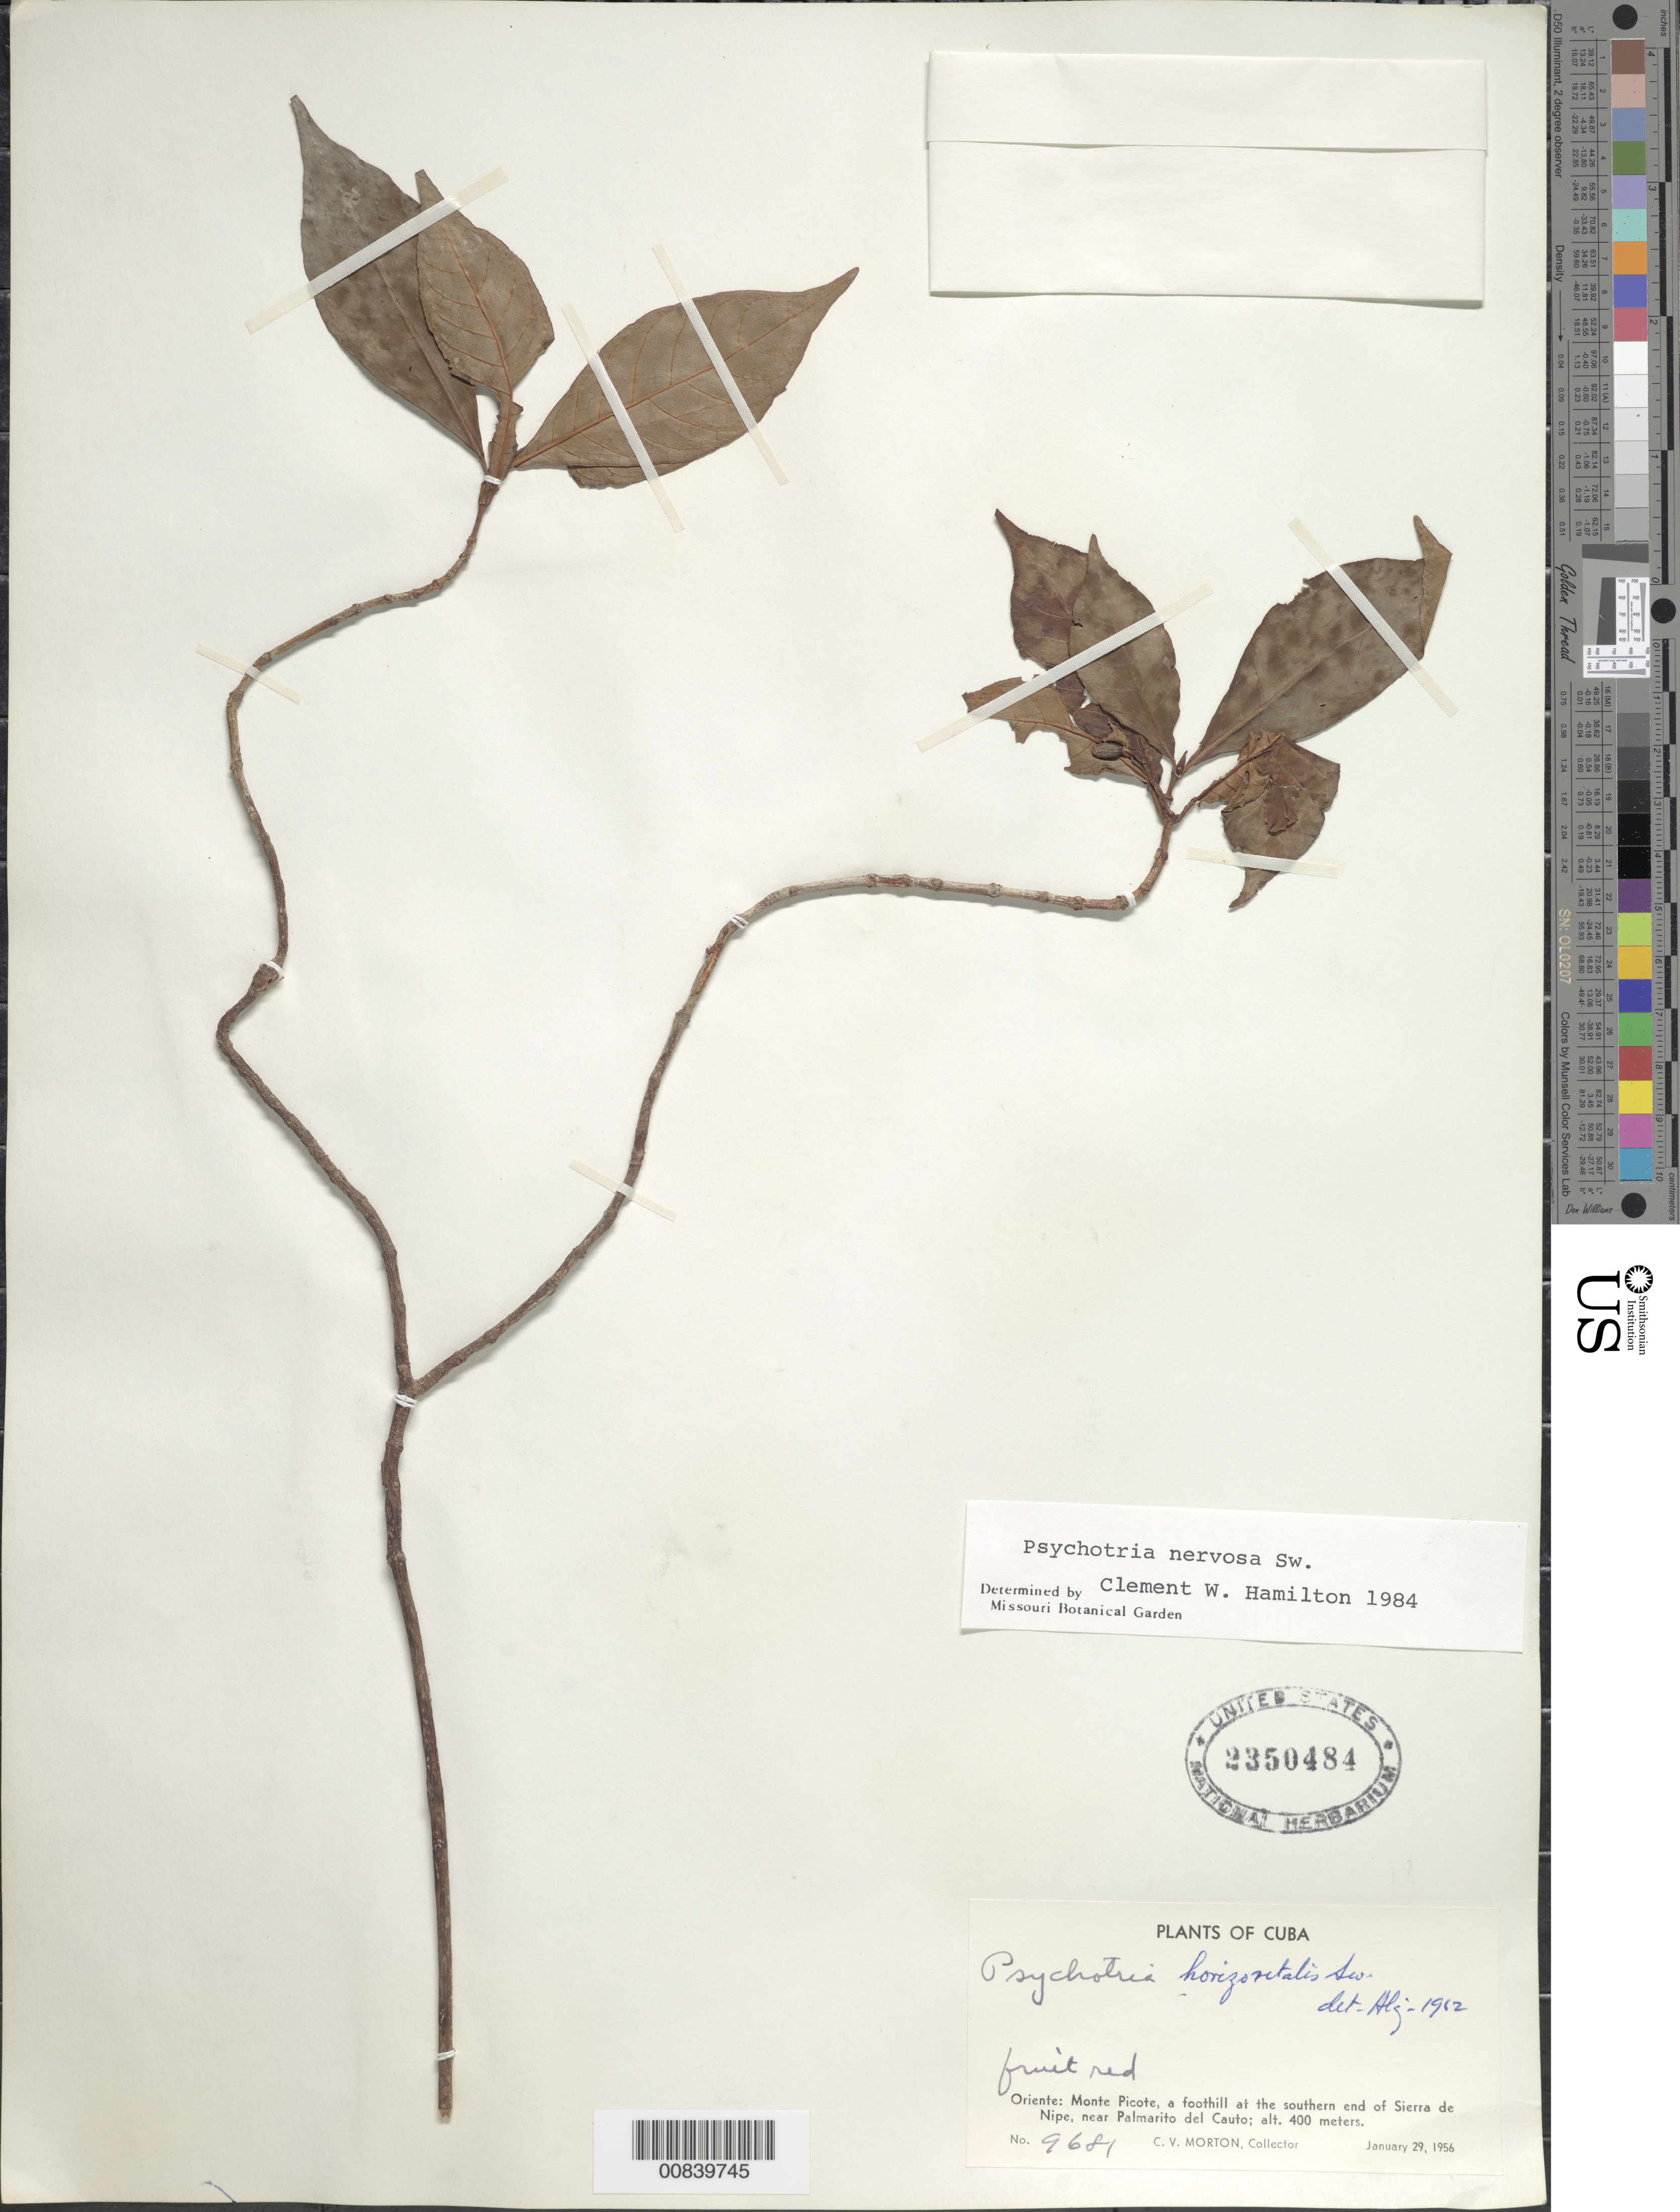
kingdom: Plantae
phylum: Tracheophyta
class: Magnoliopsida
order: Gentianales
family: Rubiaceae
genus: Psychotria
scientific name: Psychotria nervosa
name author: Sw.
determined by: Hamilton, C. W.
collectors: C. V. Morton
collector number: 9681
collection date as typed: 29 Jan 1956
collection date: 1956-01-29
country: Cuba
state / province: Oriente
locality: Monte Picote, a foothill at the southern end of Sierra de Nipe, near Palmarito del Cauto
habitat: Foothill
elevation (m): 400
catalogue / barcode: US 2350484